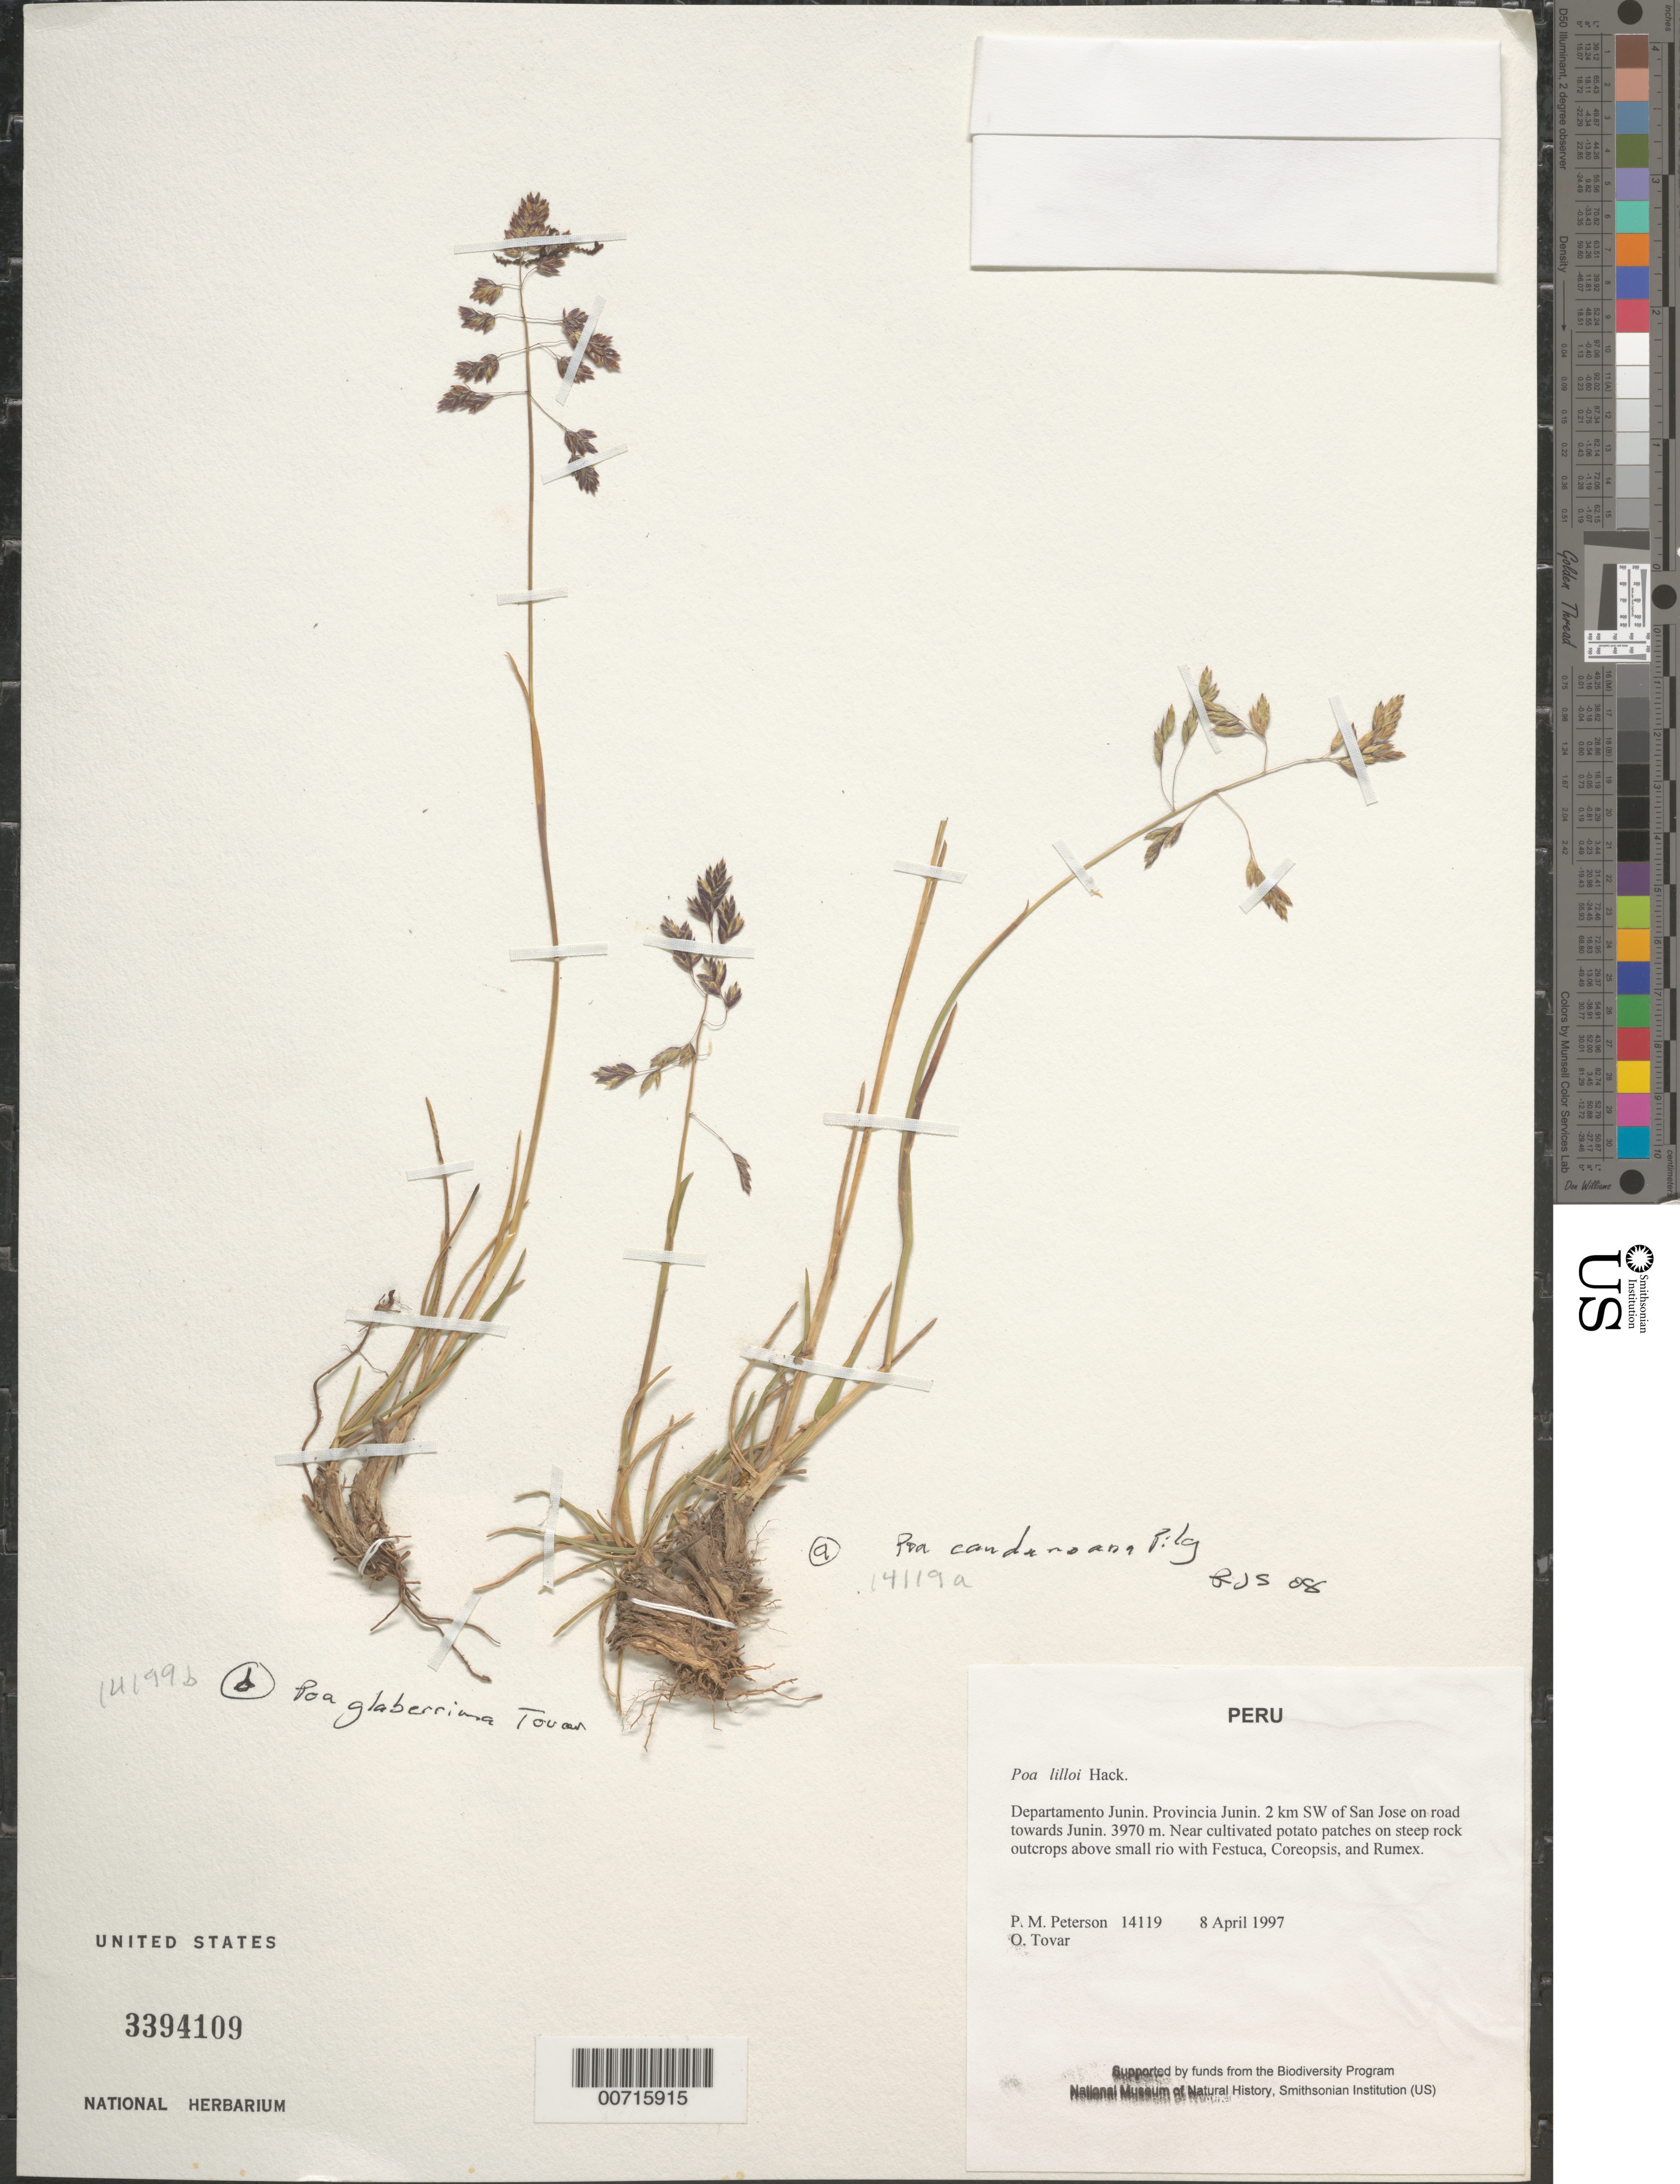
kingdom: Plantae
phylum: Tracheophyta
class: Liliopsida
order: Poales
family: Poaceae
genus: Poa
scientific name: Poa glaberrima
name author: Tovar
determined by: Soreng, Robert J., Research Associate (BOT), Smithsonian Institution - National Museum of Natural History (UNITED STATES)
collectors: P. M. Peterson & Ó. Tovar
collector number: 14119b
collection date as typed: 08 Apr 1997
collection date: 1997-04-08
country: Peru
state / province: Junín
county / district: Junín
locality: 2 km SW of San Jose on road towards Junin.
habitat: Near cultivated potato patches on steep rock outcrops above small rio with Festuca, Coreopsis, and Rumex.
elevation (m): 3970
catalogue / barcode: US 3394109